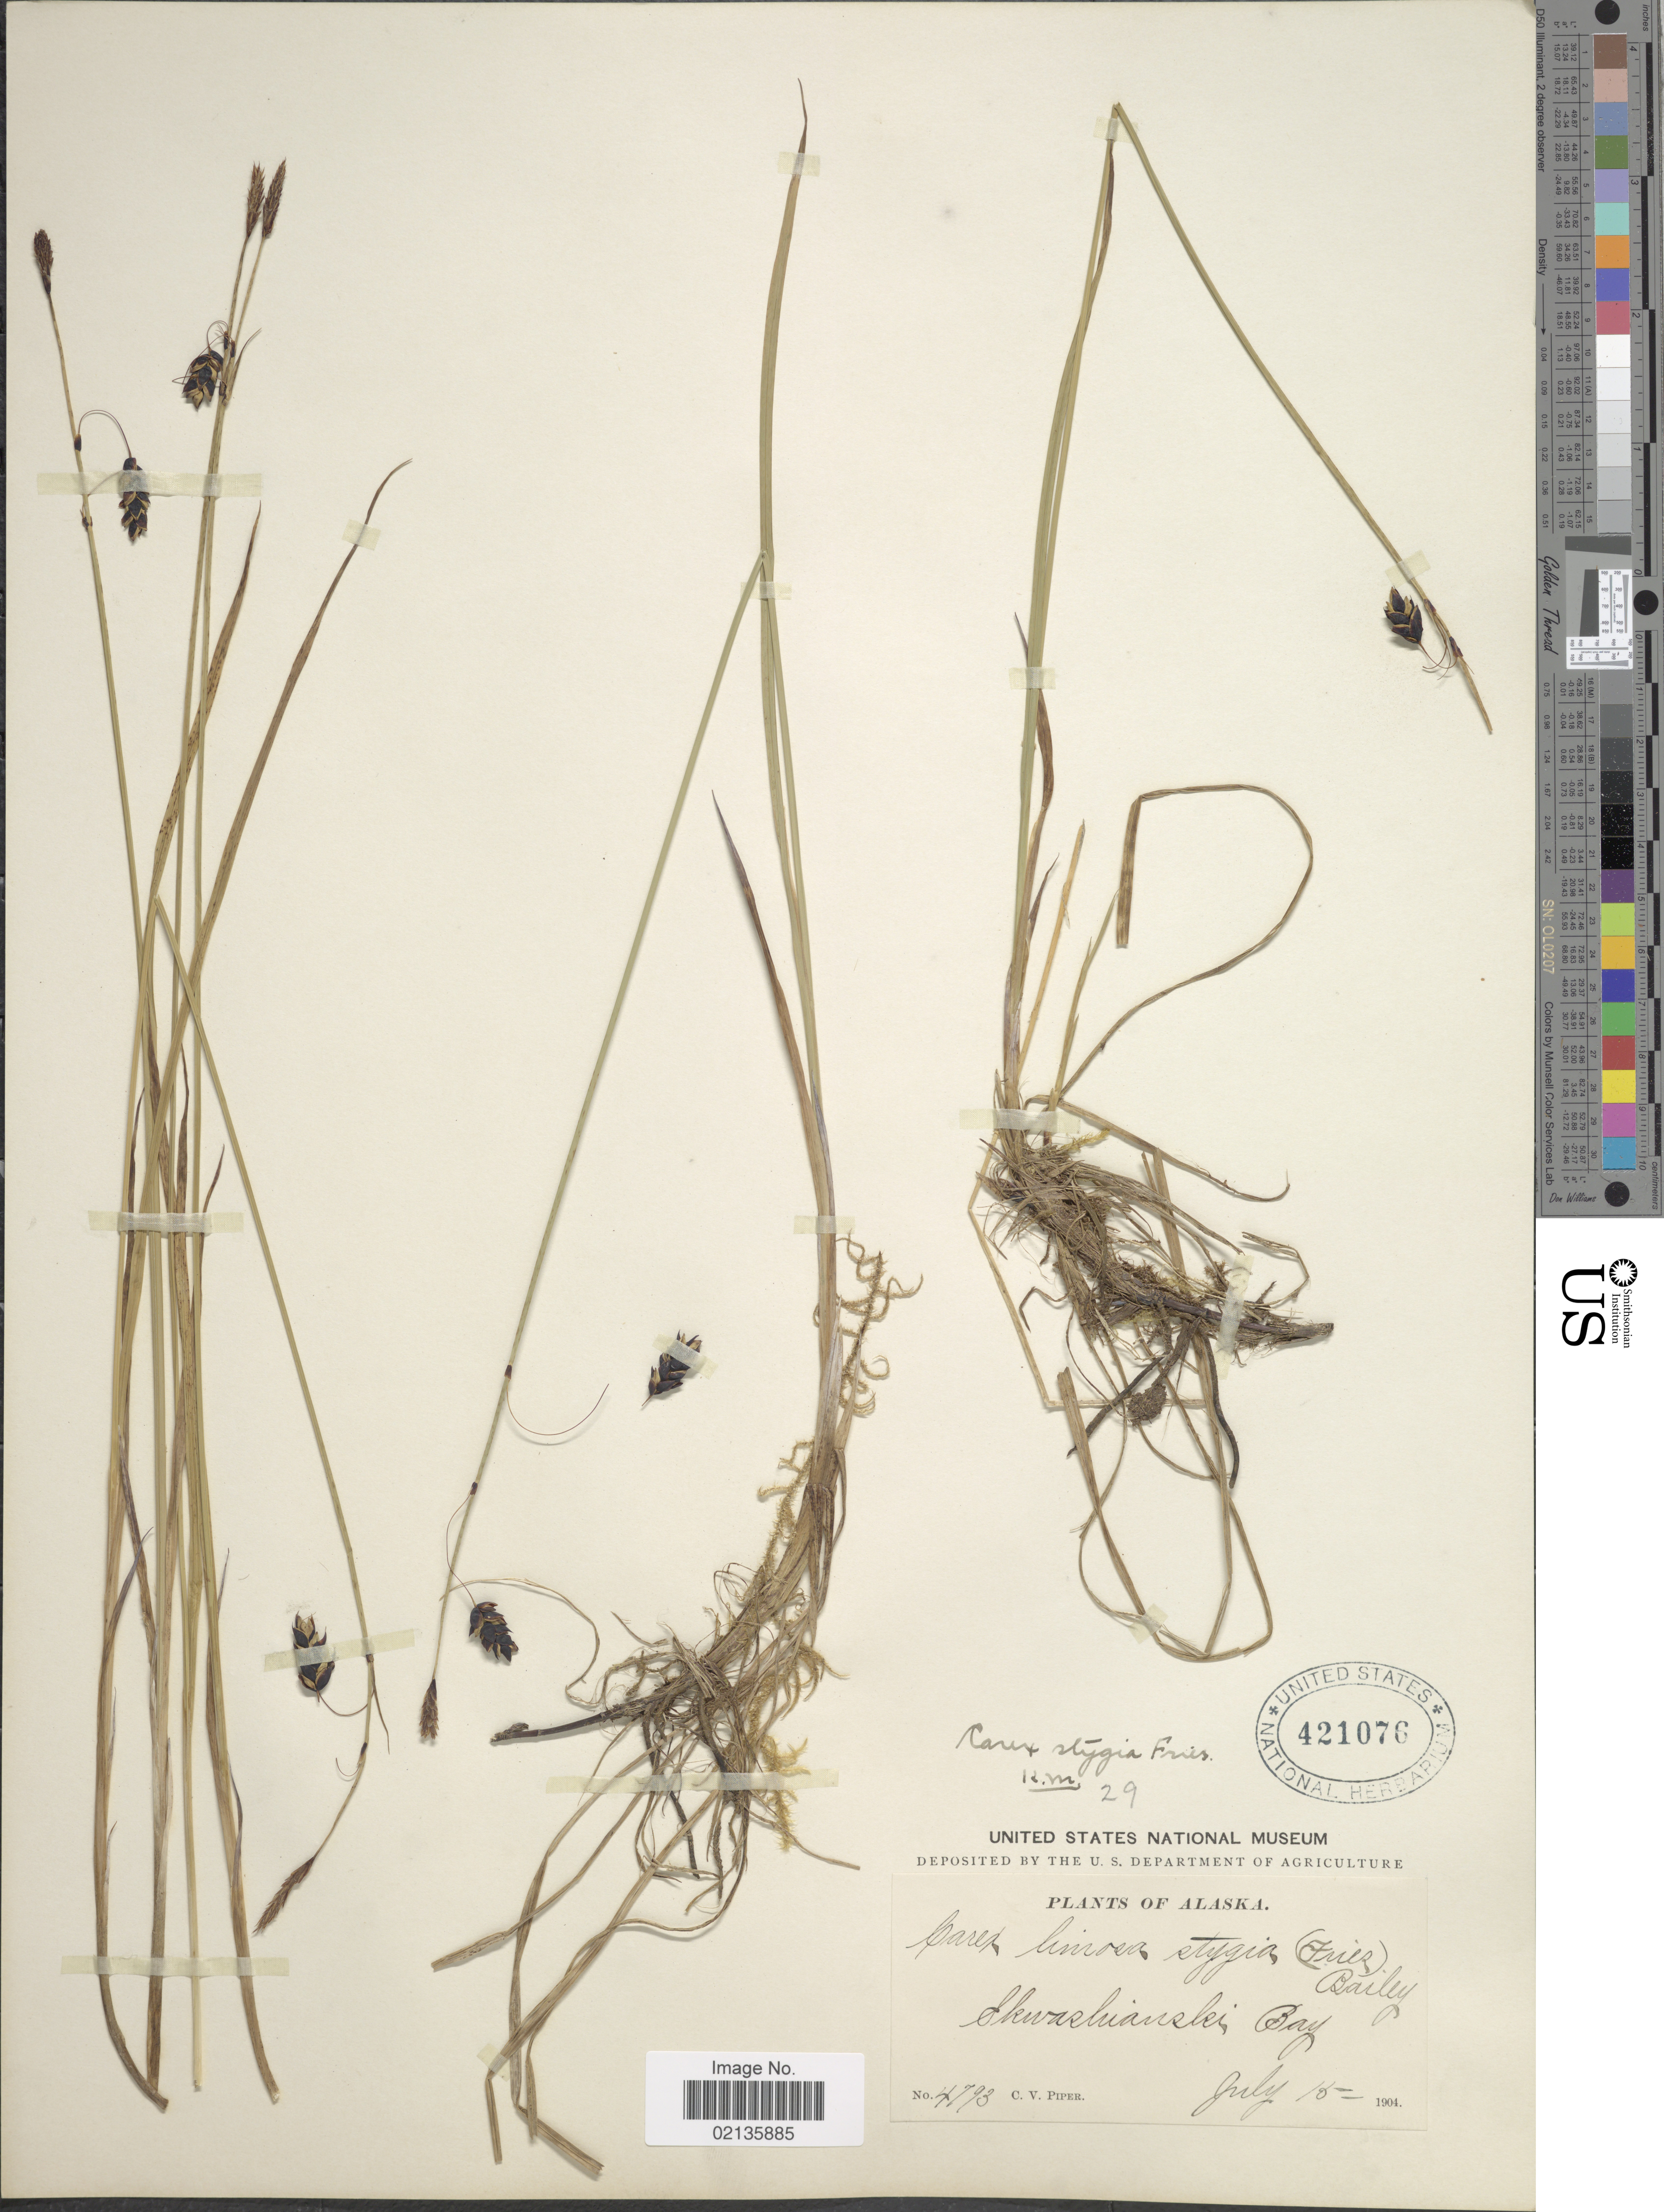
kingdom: Plantae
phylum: Tracheophyta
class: Liliopsida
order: Poales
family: Cyperaceae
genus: Carex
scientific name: Carex x stygia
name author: Fr.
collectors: C. V. Piper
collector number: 4793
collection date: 1904-07-15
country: United States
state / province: Alaska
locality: Skwashianski Bay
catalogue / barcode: US 421076